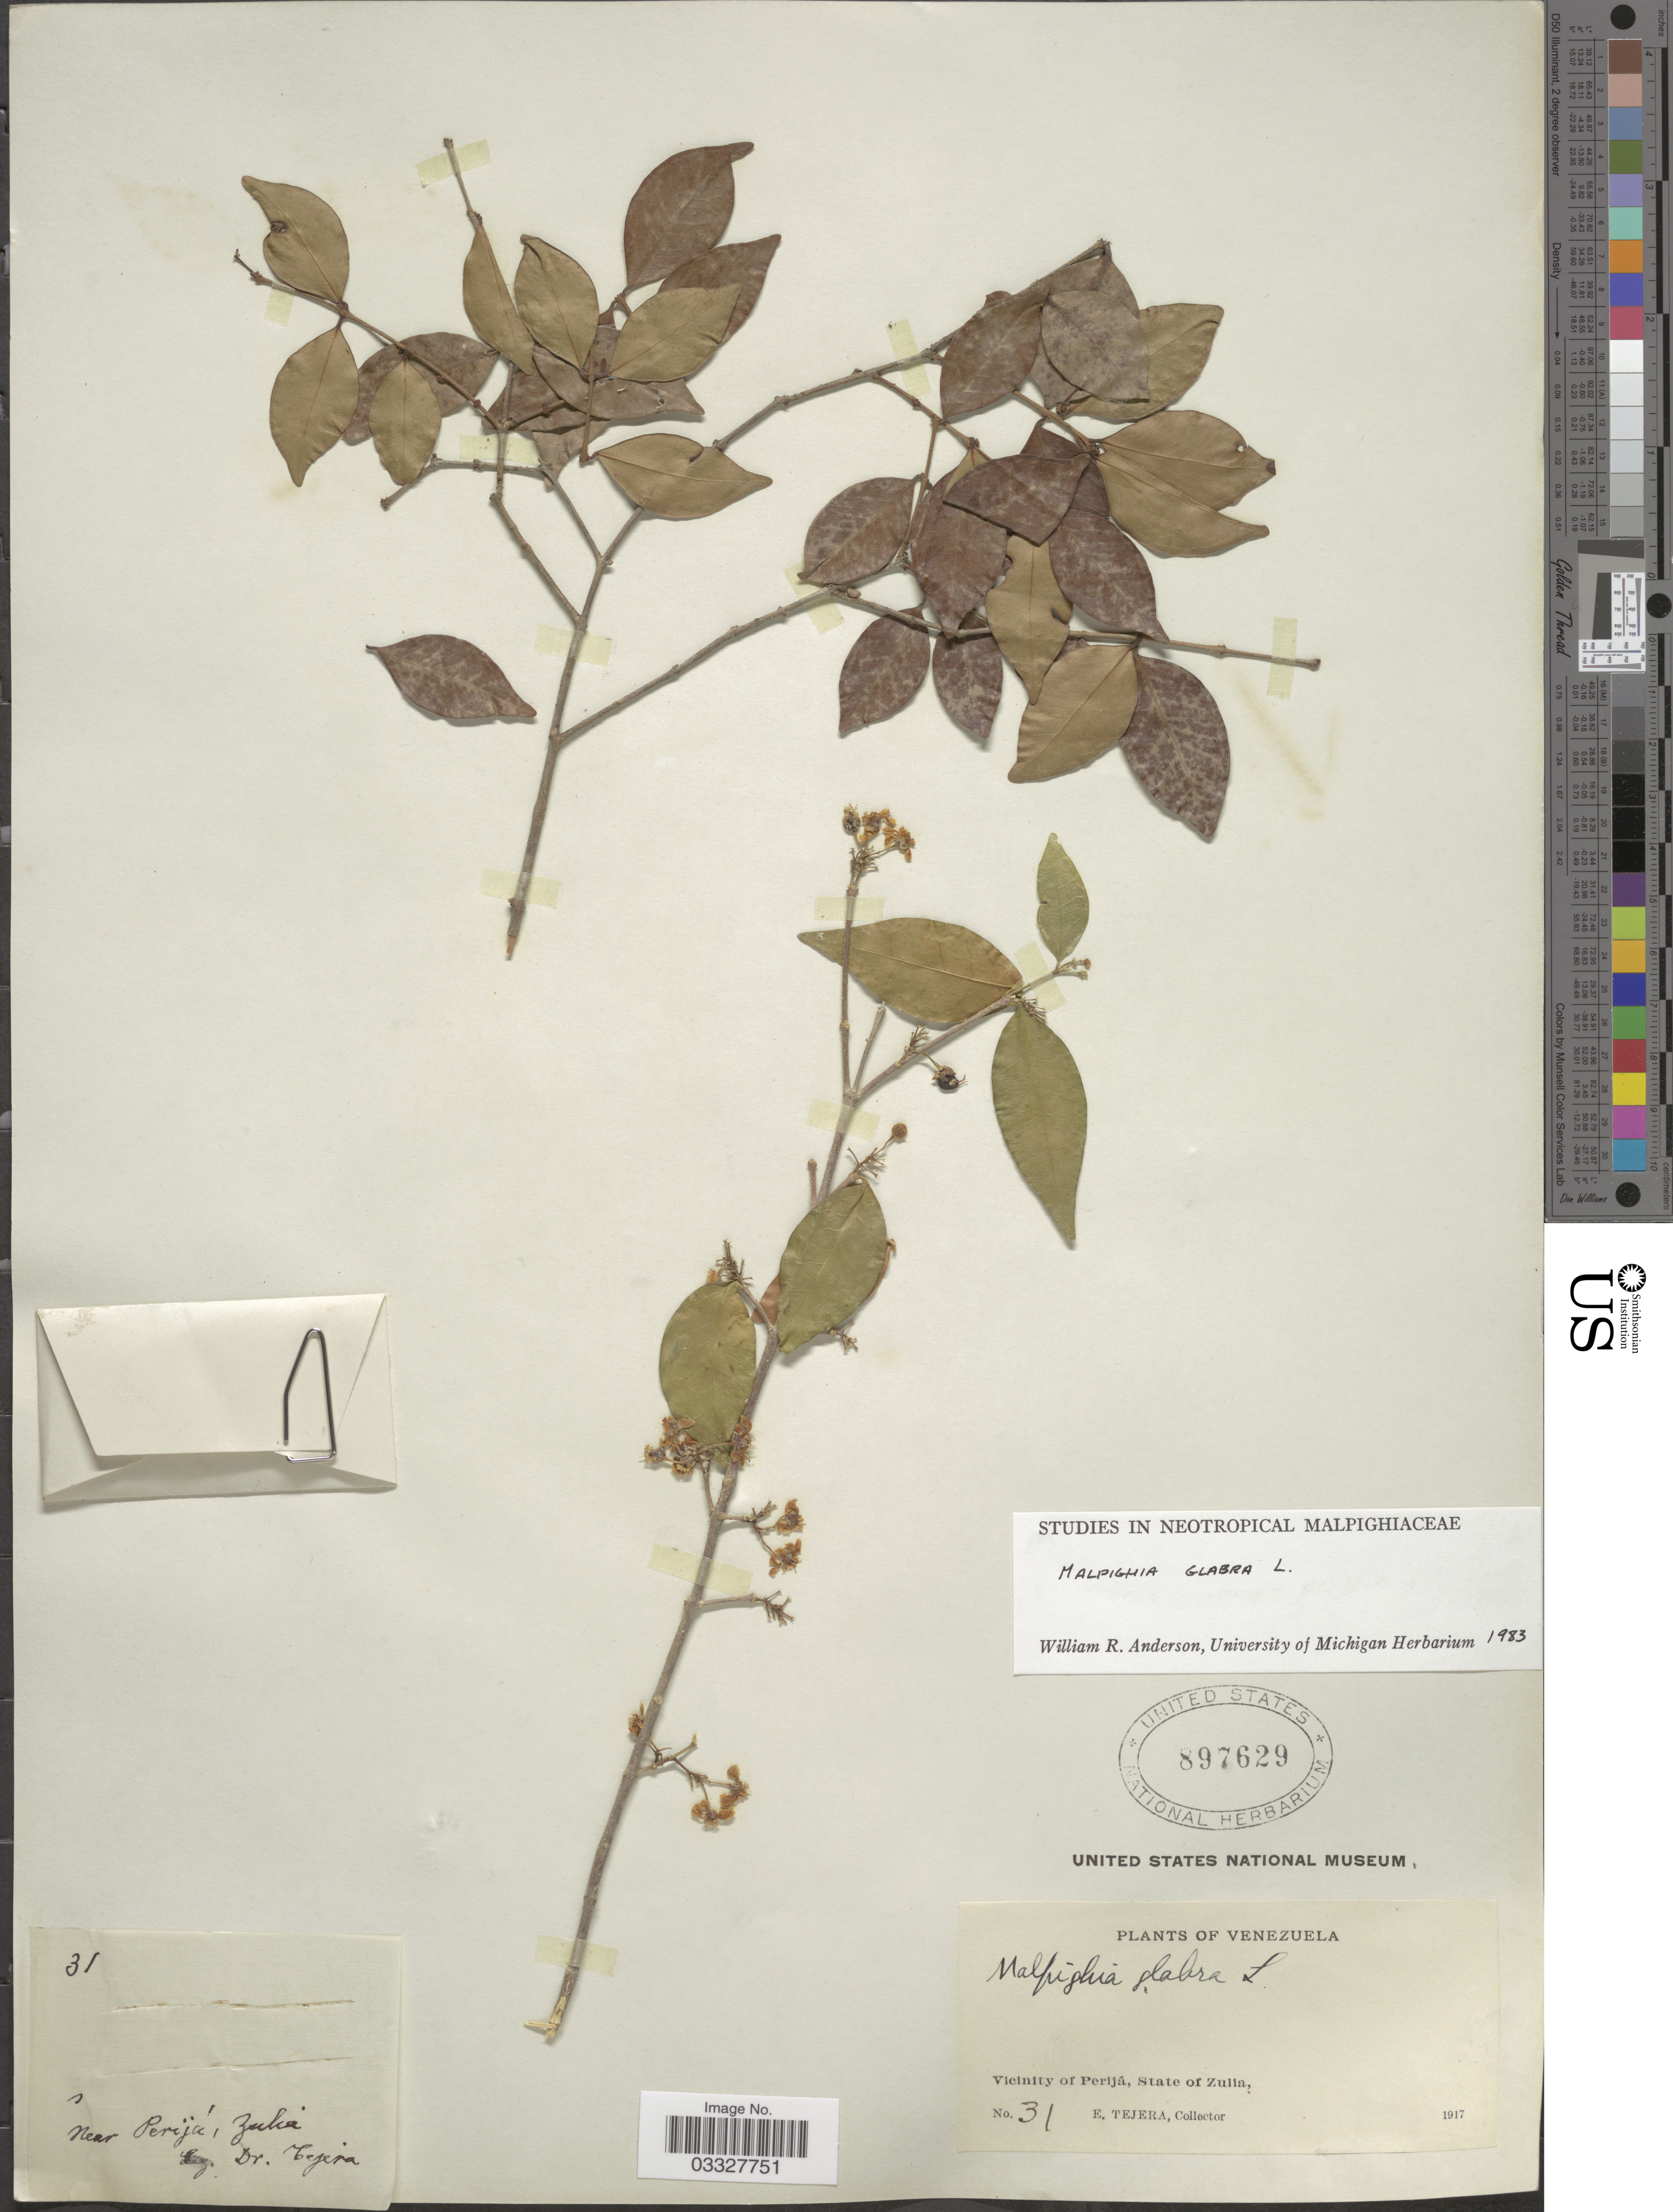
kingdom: Plantae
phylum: Tracheophyta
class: Magnoliopsida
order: Malpighiales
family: Malpighiaceae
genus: Malpighia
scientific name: Malpighia glabra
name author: L.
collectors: E. Tejera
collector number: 31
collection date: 1917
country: Venezuela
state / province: Zulia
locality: Vicinity of Perijá.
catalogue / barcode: US 897629